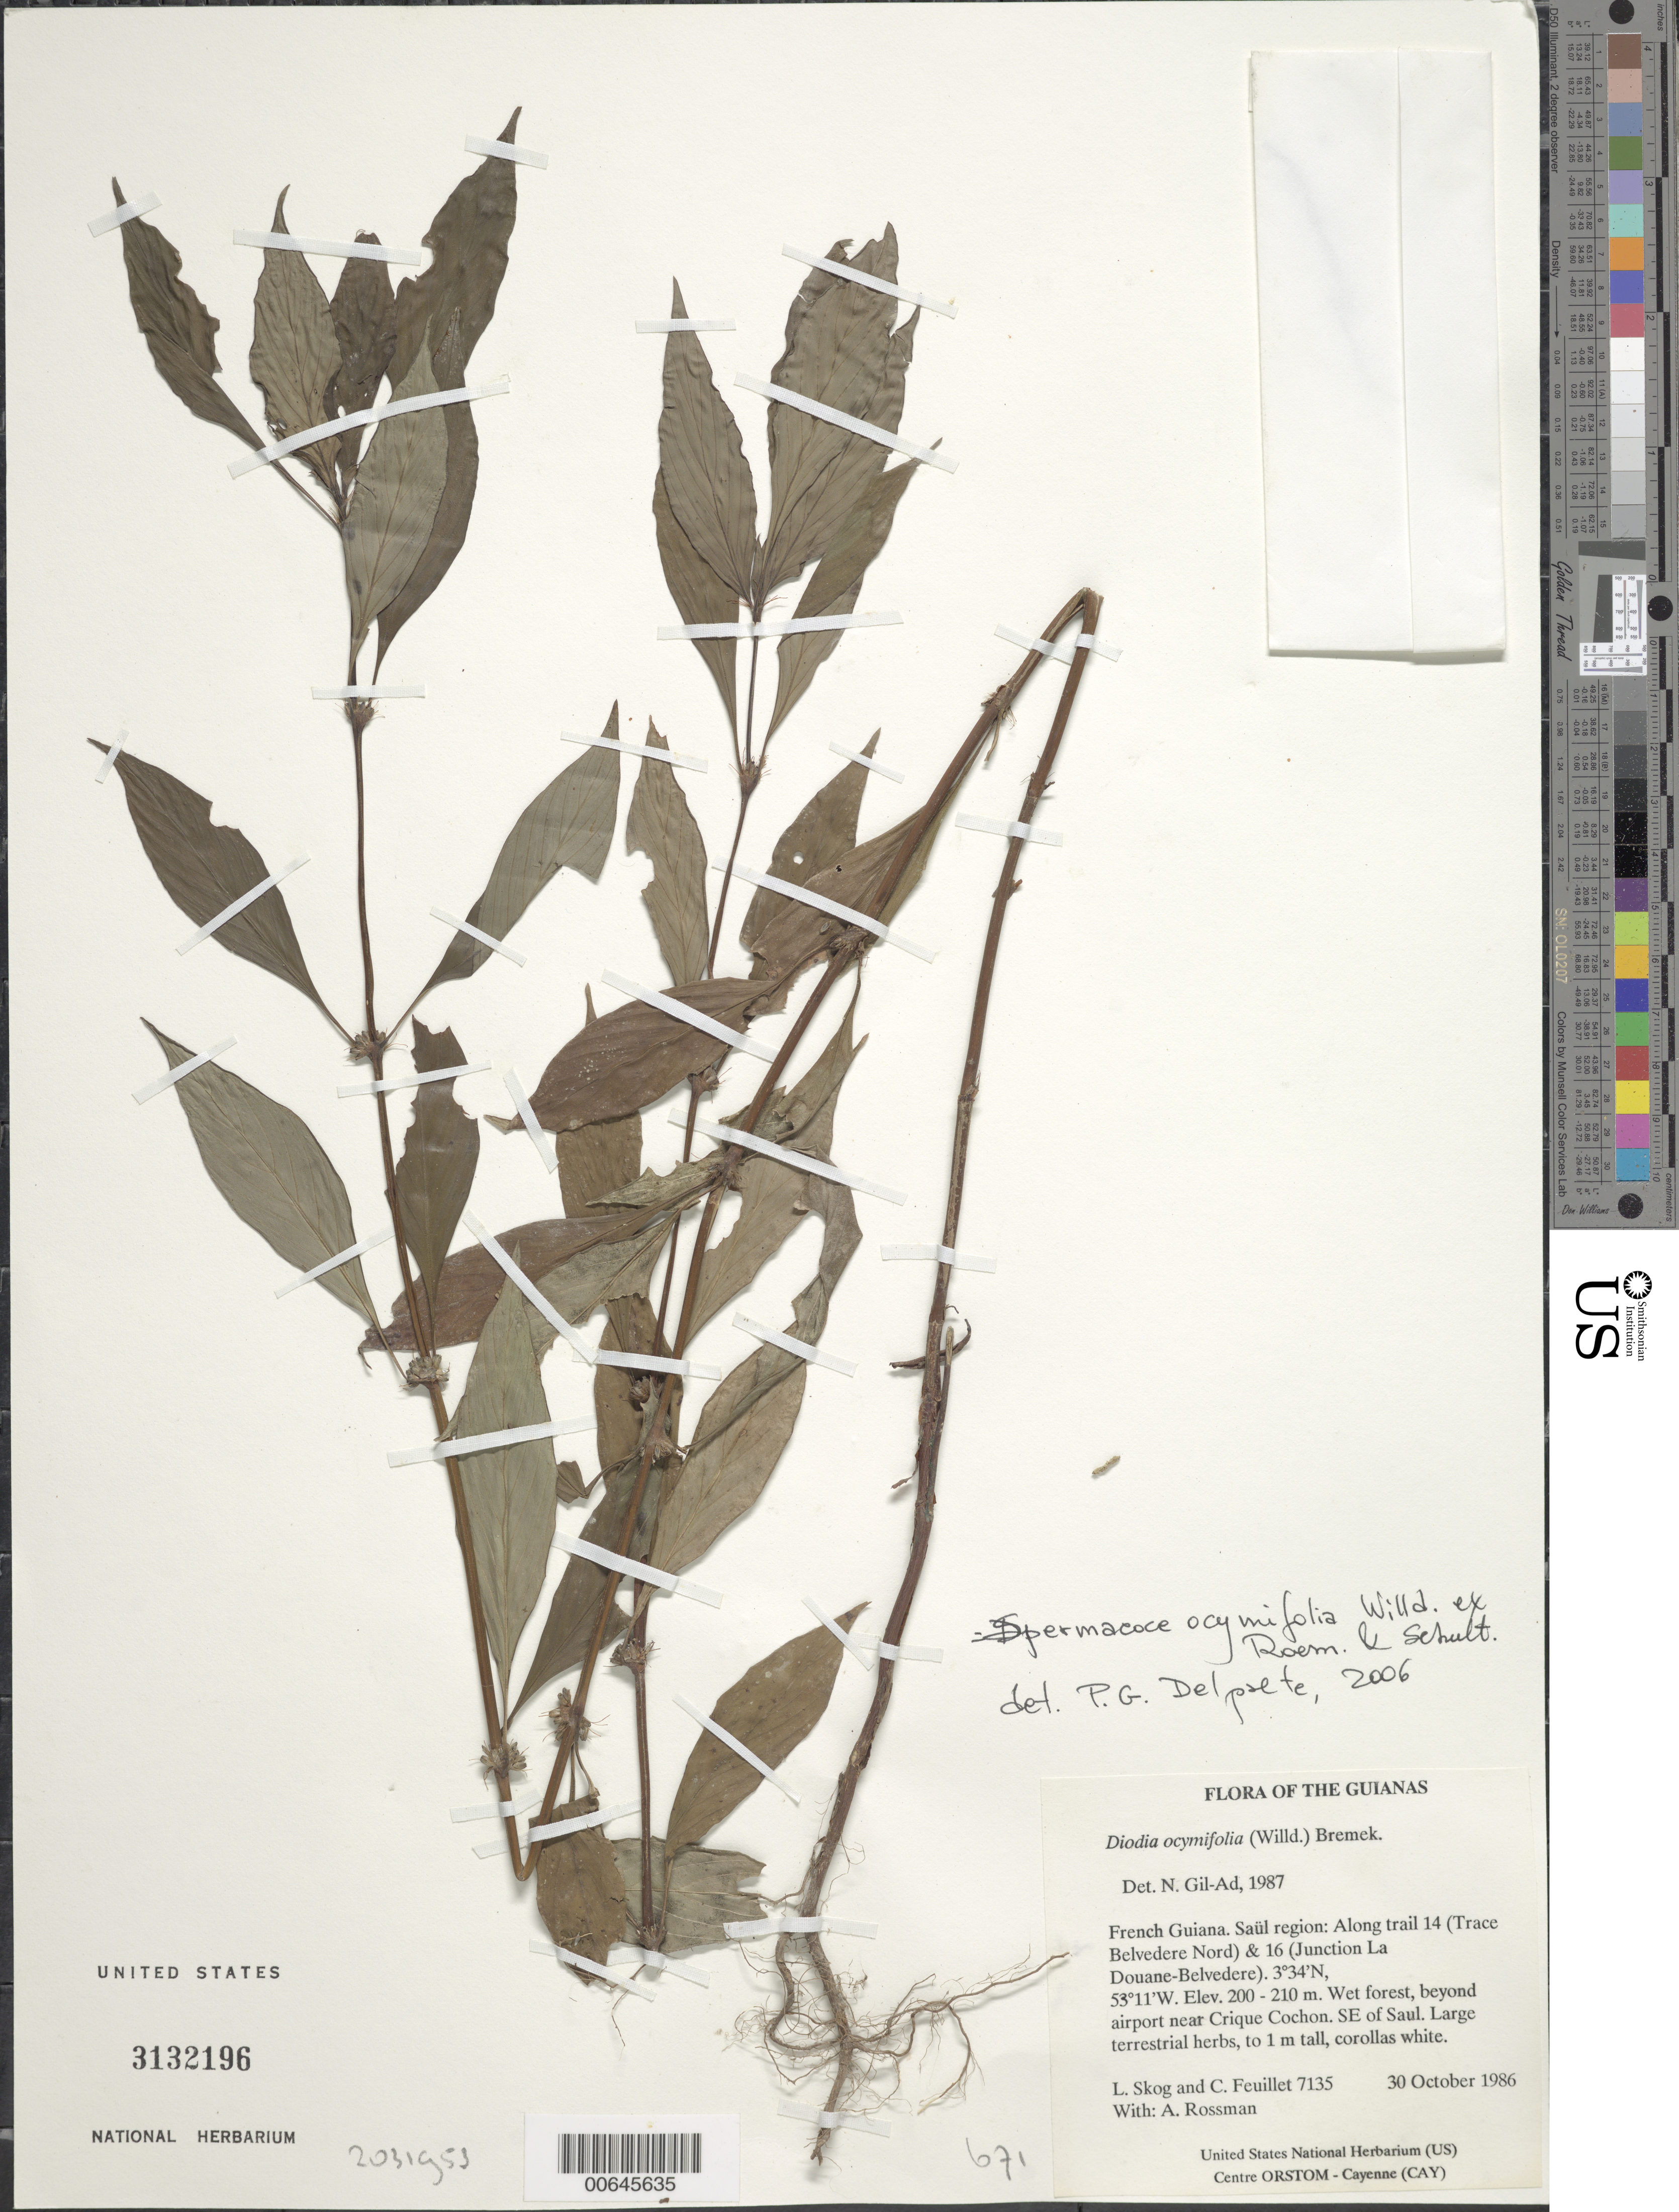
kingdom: Plantae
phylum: Tracheophyta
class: Magnoliopsida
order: Gentianales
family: Rubiaceae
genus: Spermacoce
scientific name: Spermacoce ocymifolia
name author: Willd. ex Roem. & Schult.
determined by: Delprete, P. G., Herb. de Guyane Cay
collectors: L. E. Skog, C. Feuillet & A. Rossman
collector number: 7135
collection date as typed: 30 October 1986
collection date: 1986-10-30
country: French Guiana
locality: SE of Saül along trail 14 (Trace Belvedere Nord) & 16 (Junction La Douane-Belvedere)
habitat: Wet forest, beyond airport near Crique Cochon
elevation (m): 200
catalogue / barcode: US 3132196